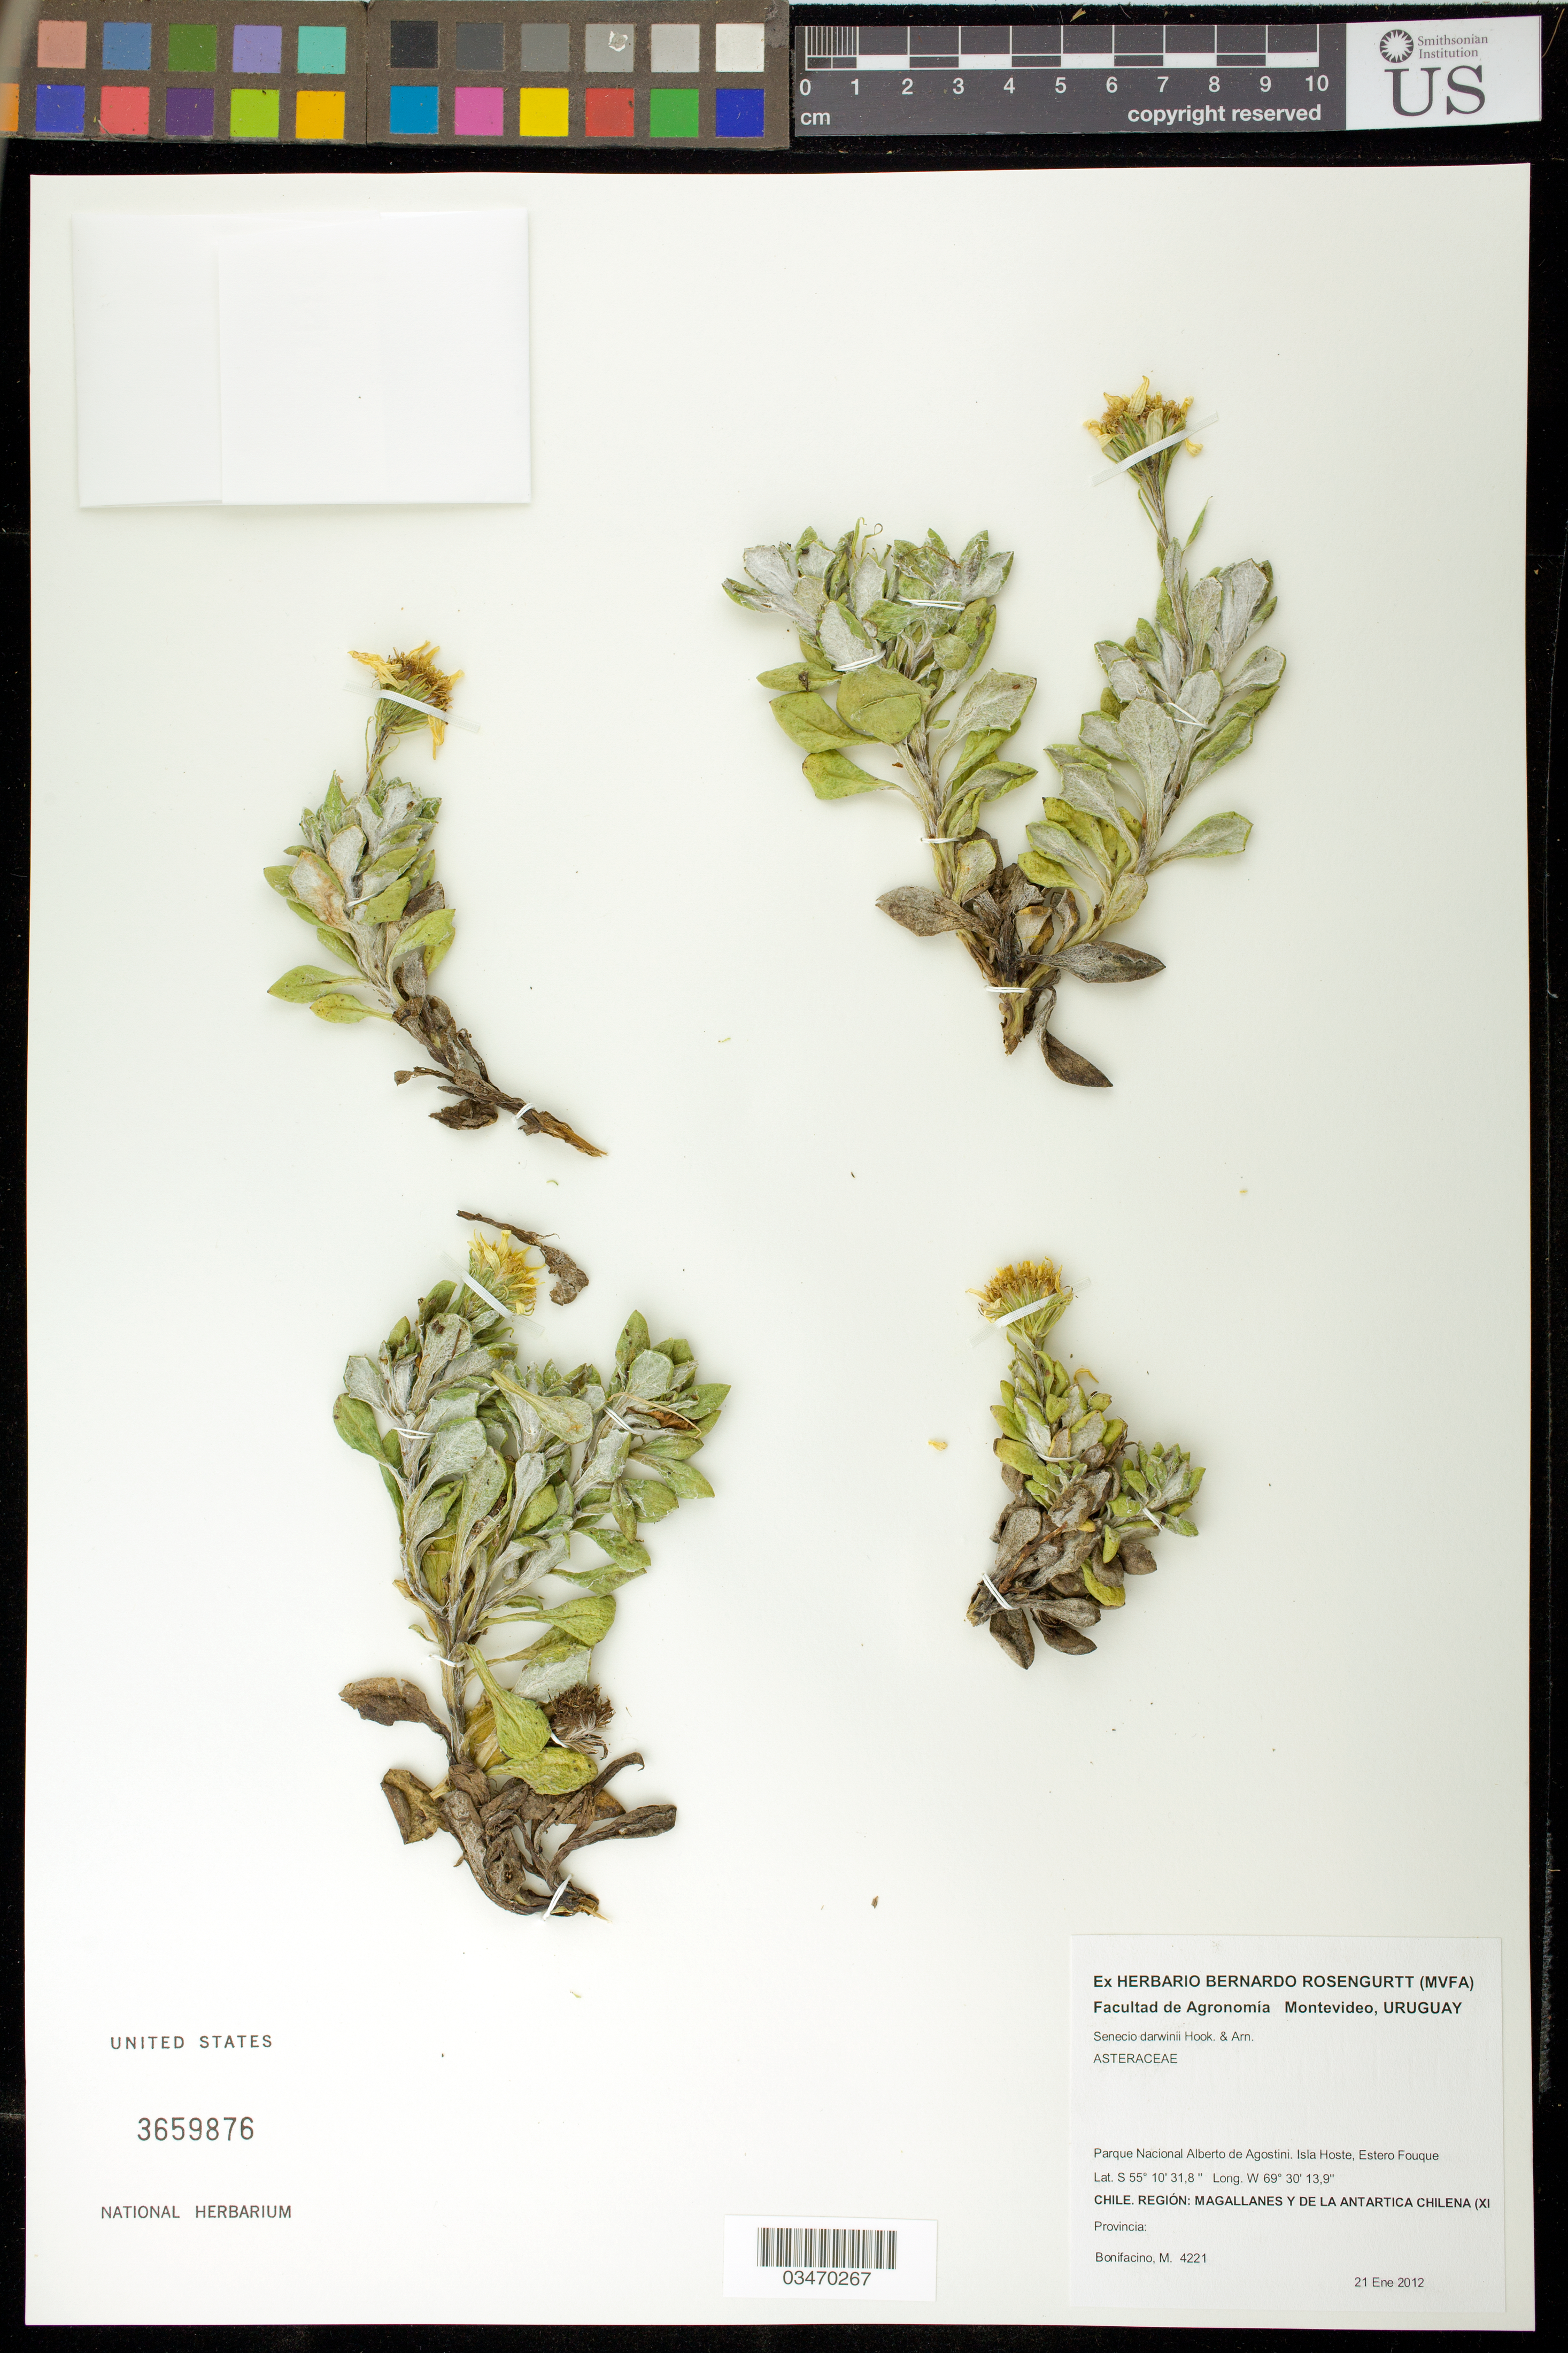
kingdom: Plantae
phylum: Tracheophyta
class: Magnoliopsida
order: Asterales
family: Asteraceae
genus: Senecio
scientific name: Senecio darwinii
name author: Hook. & Arn.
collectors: M. Bonifacino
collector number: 4221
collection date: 2012-01-21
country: Chile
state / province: Magallanes y de la Antártica Chilena (XII)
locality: Parque Nacional Alberto de Agostini, Isla Hoeste, Estero Fouque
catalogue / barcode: US 3659876